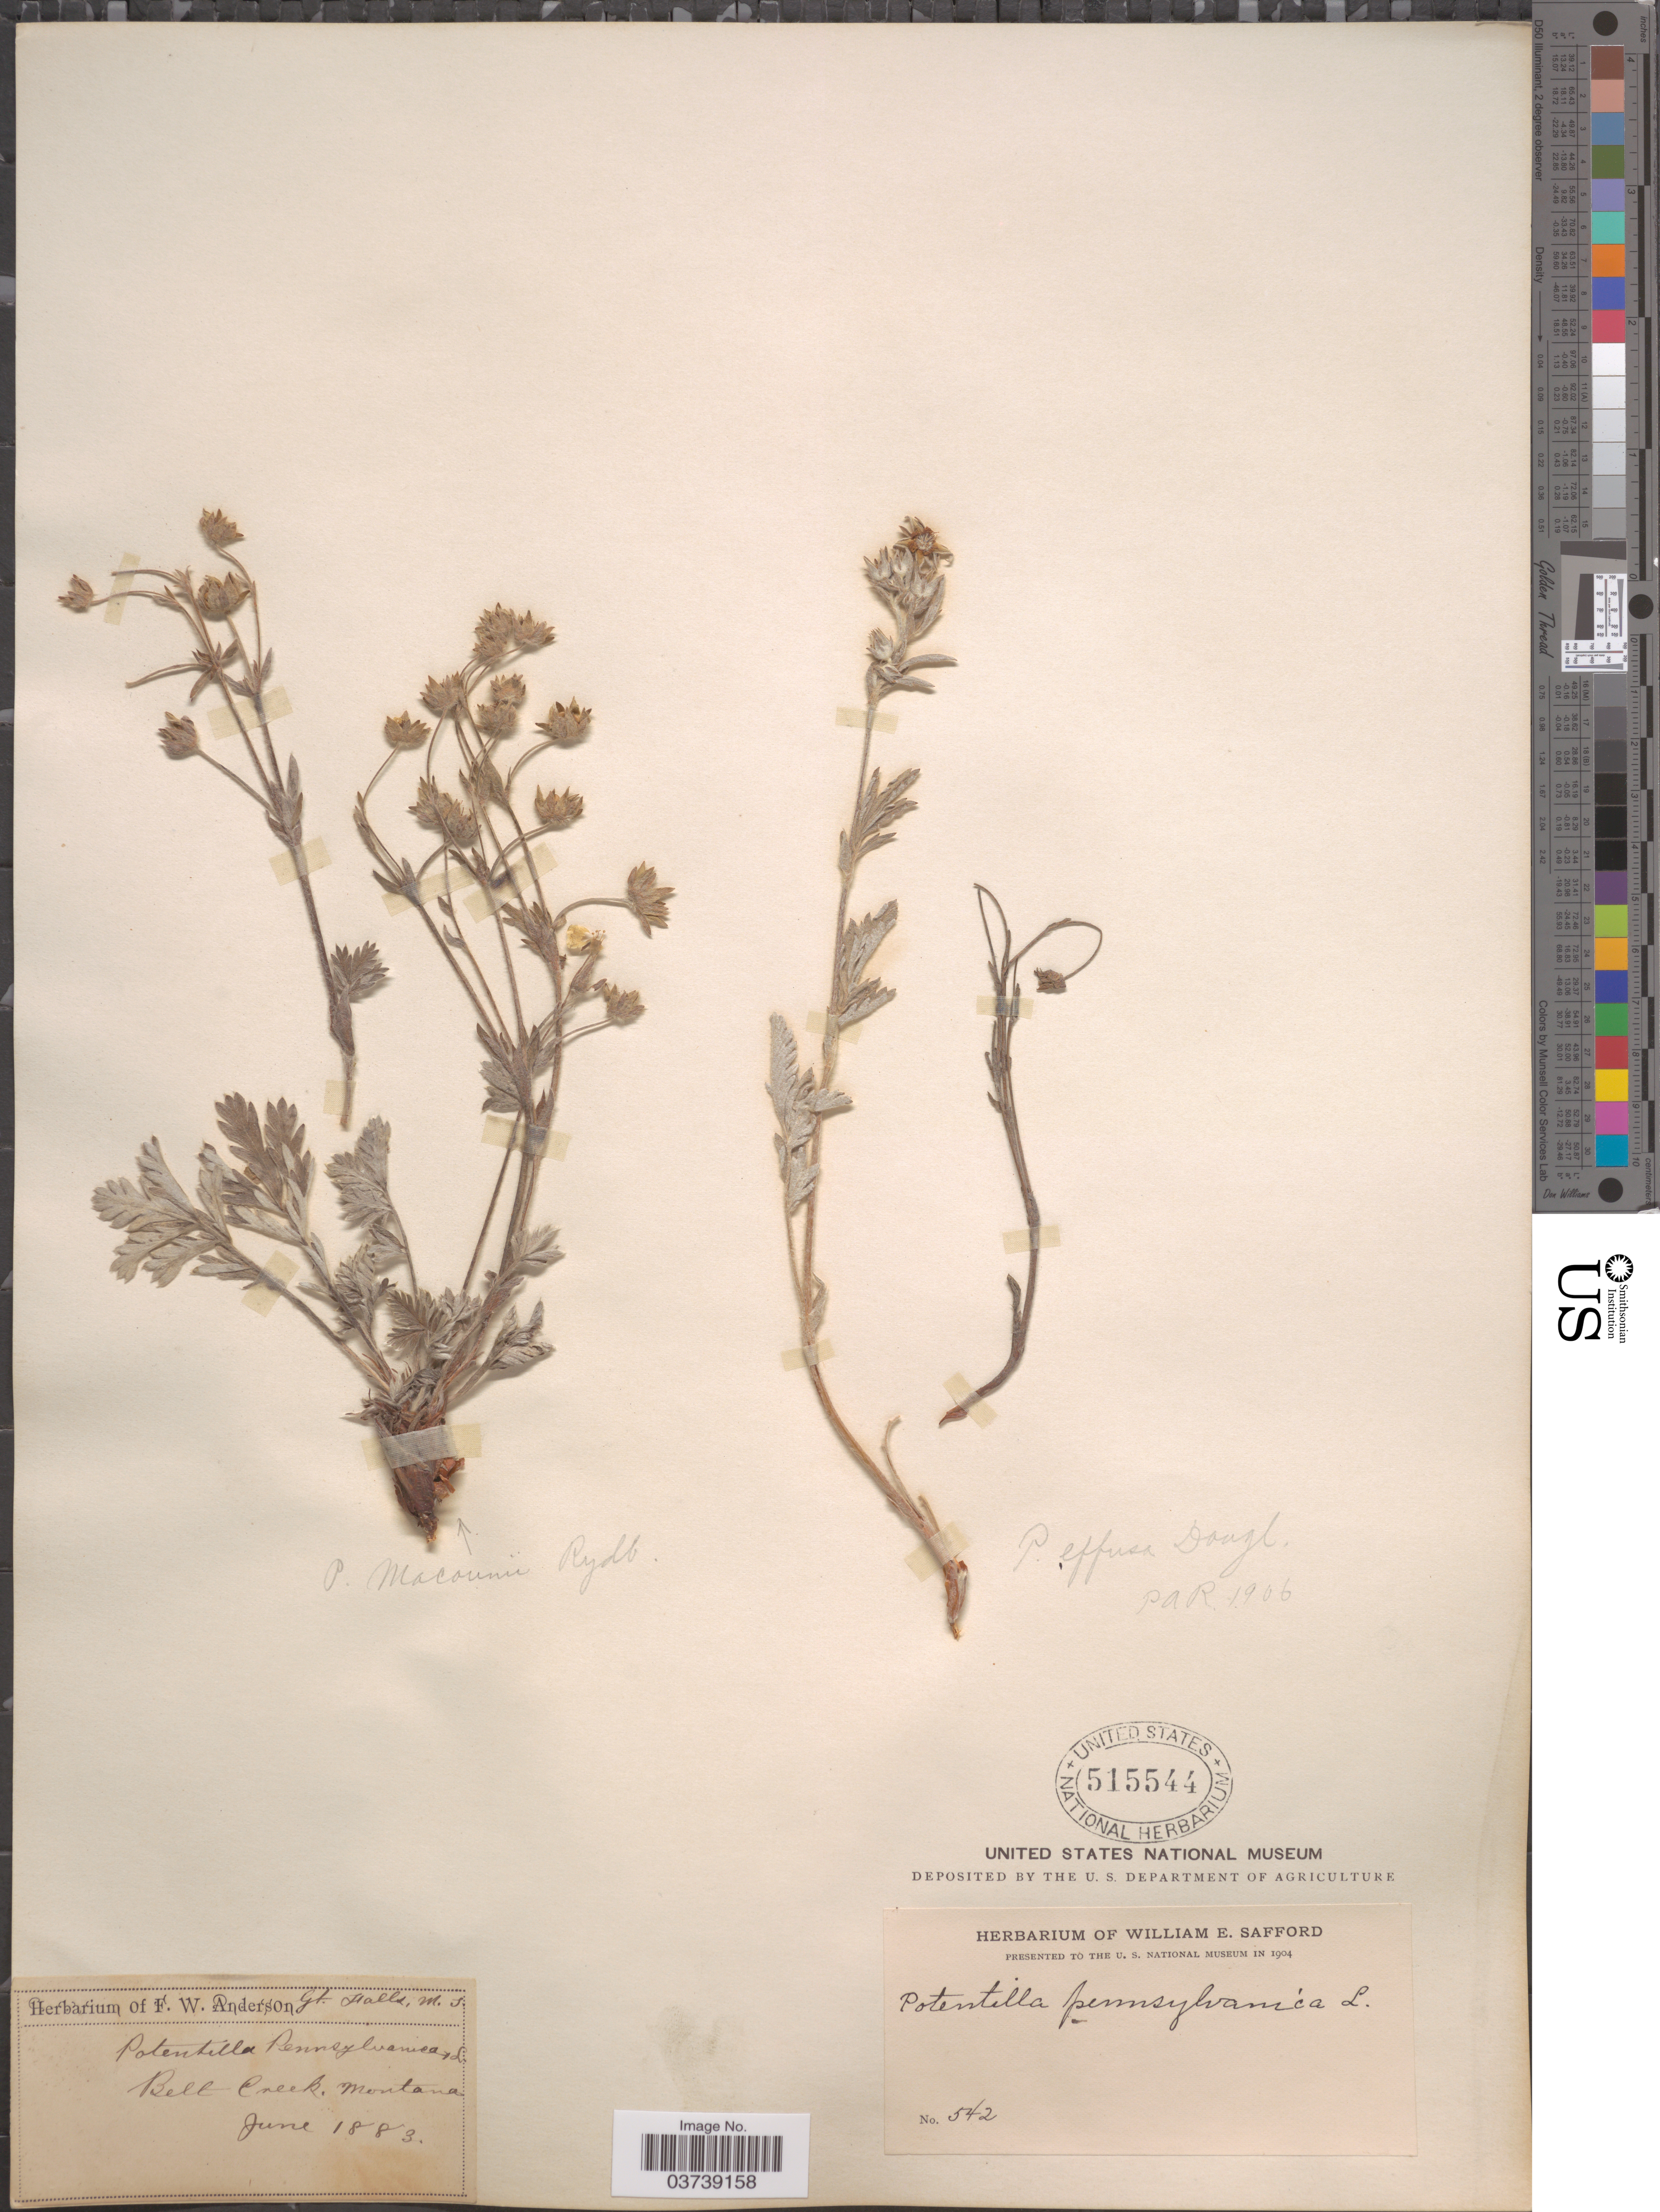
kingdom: Plantae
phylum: Tracheophyta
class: Magnoliopsida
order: Rosales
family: Rosaceae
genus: Potentilla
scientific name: Potentilla effusa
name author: Douglas ex Lehm.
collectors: M. Halls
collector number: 542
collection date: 1883-06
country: United States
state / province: Montana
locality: Bell Creek.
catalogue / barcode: US 515544